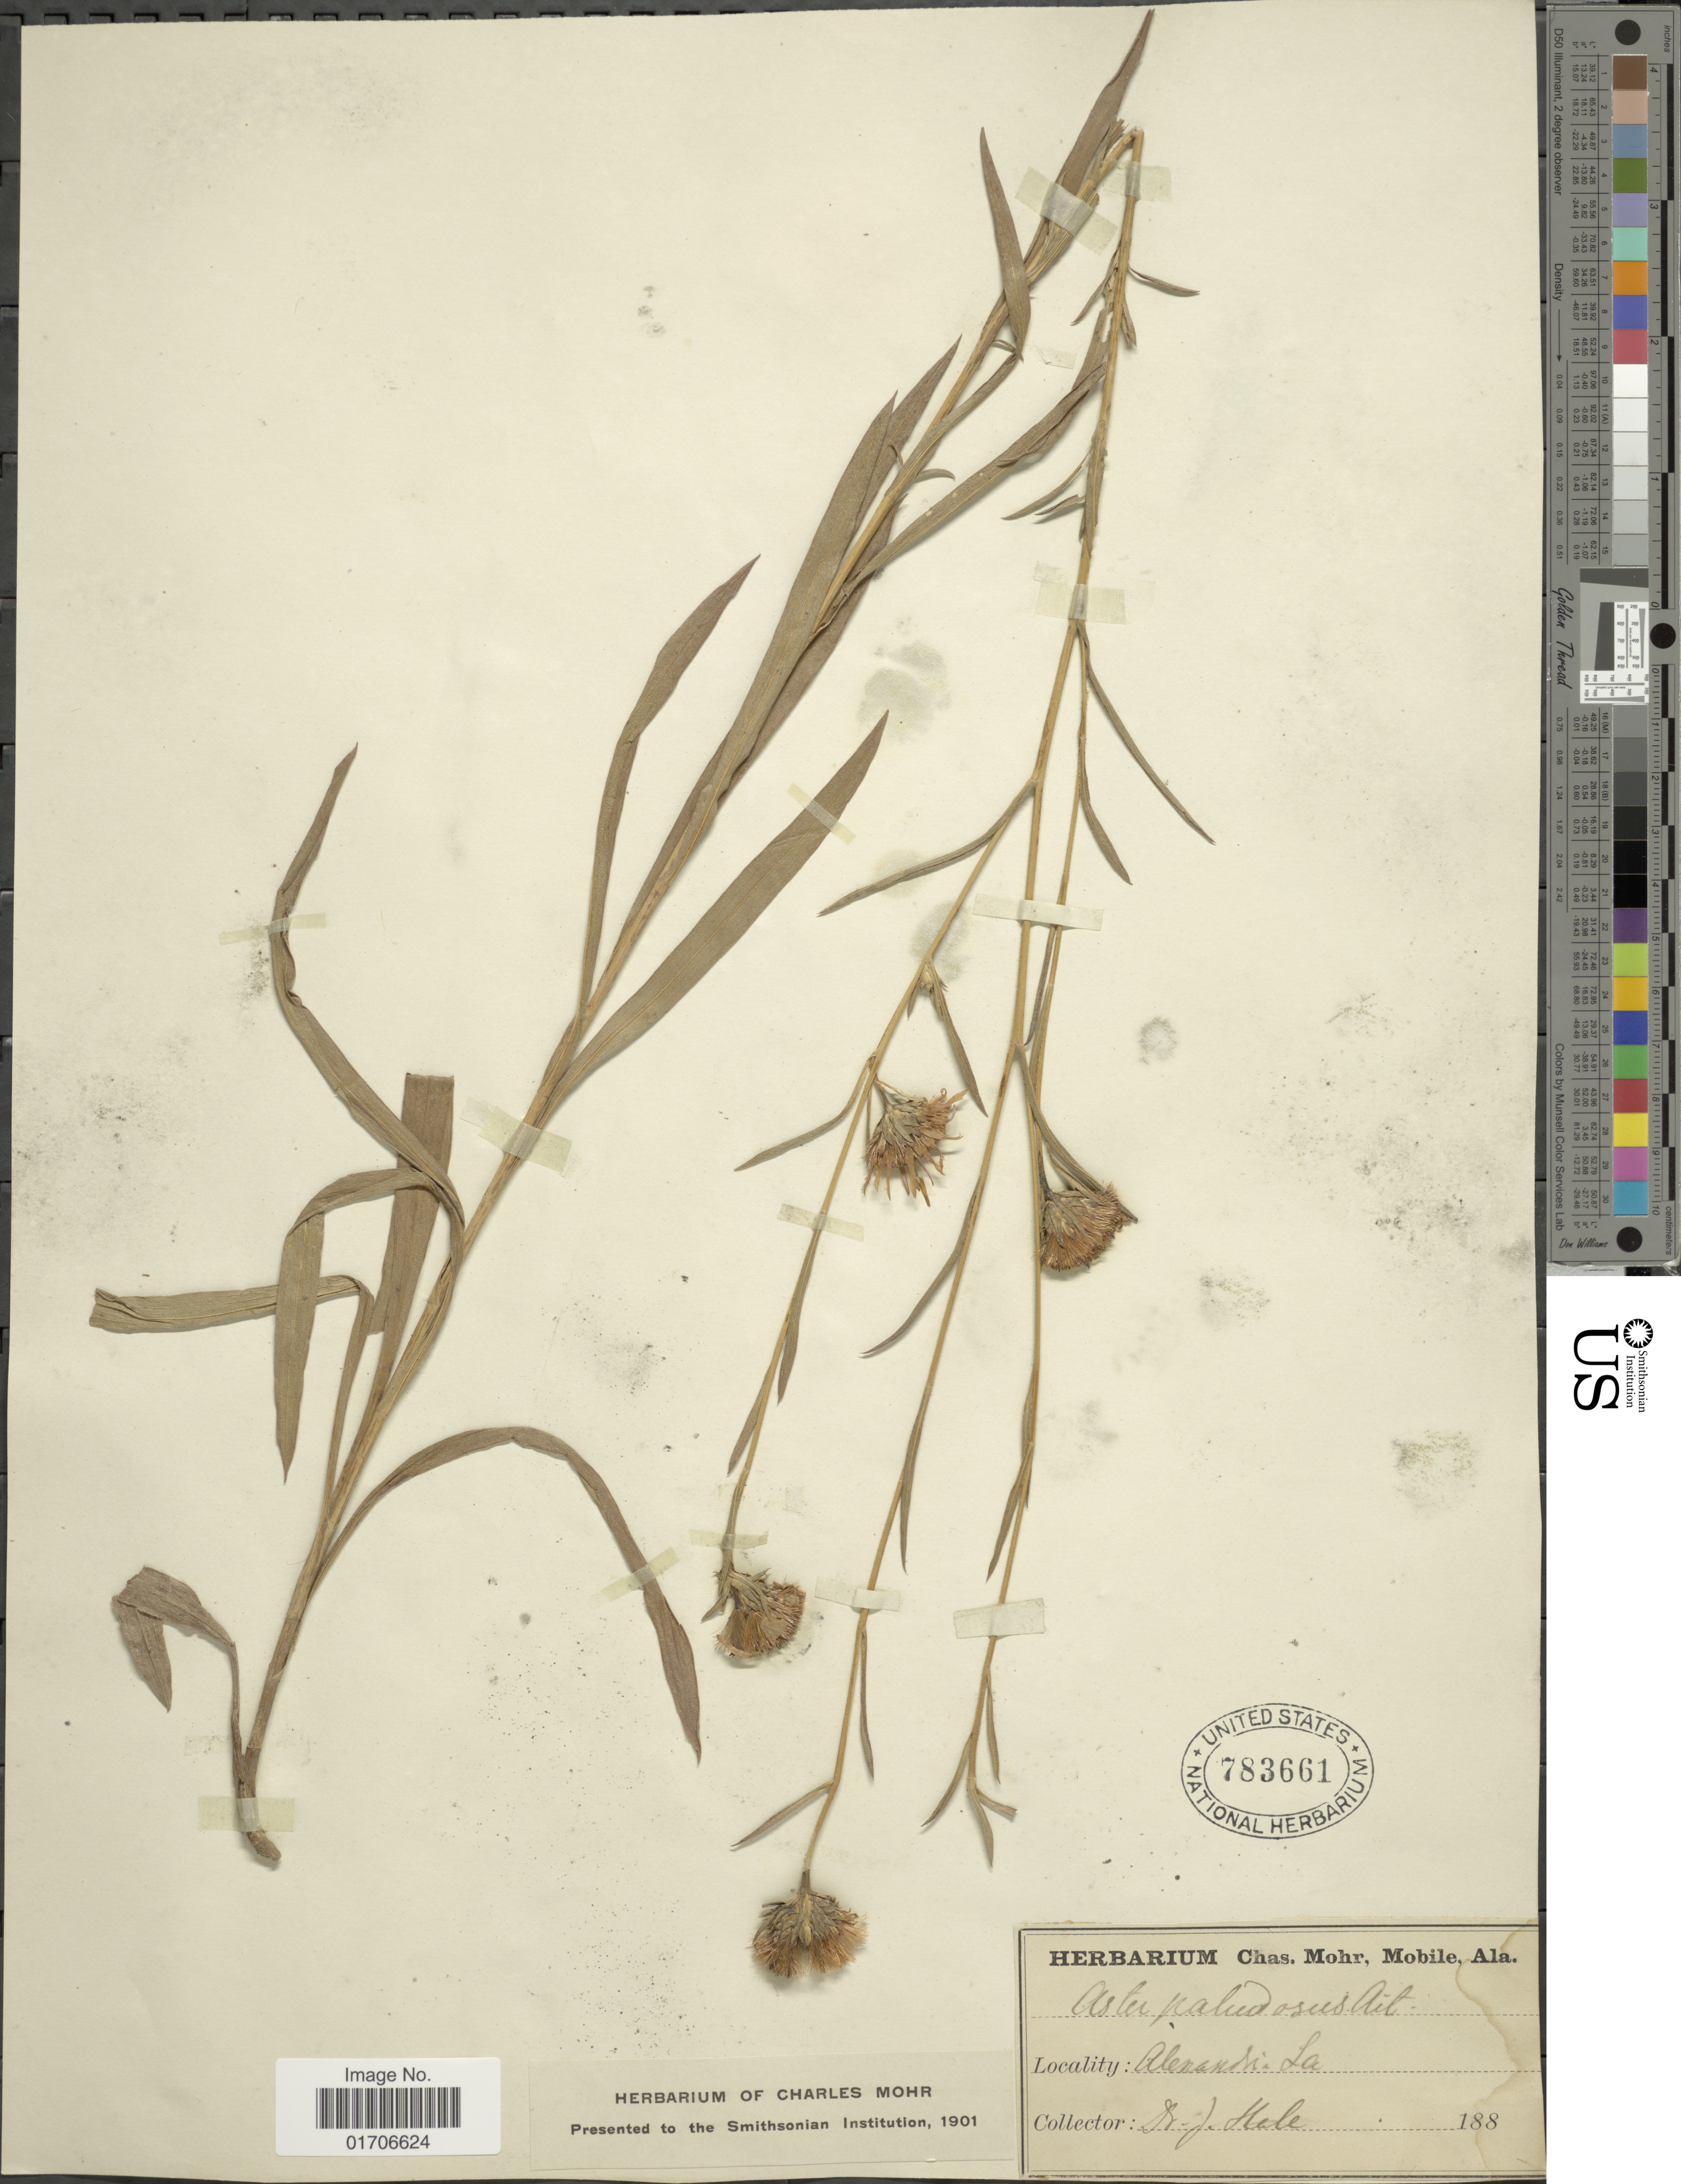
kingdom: Plantae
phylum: Tracheophyta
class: Magnoliopsida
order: Asterales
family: Asteraceae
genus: Eurybia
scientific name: Eurybia paludosa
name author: (Aiton) G.L. Nesom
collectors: J. Hale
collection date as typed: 188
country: United States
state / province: Louisiana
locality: Alexandria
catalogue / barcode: US 783661